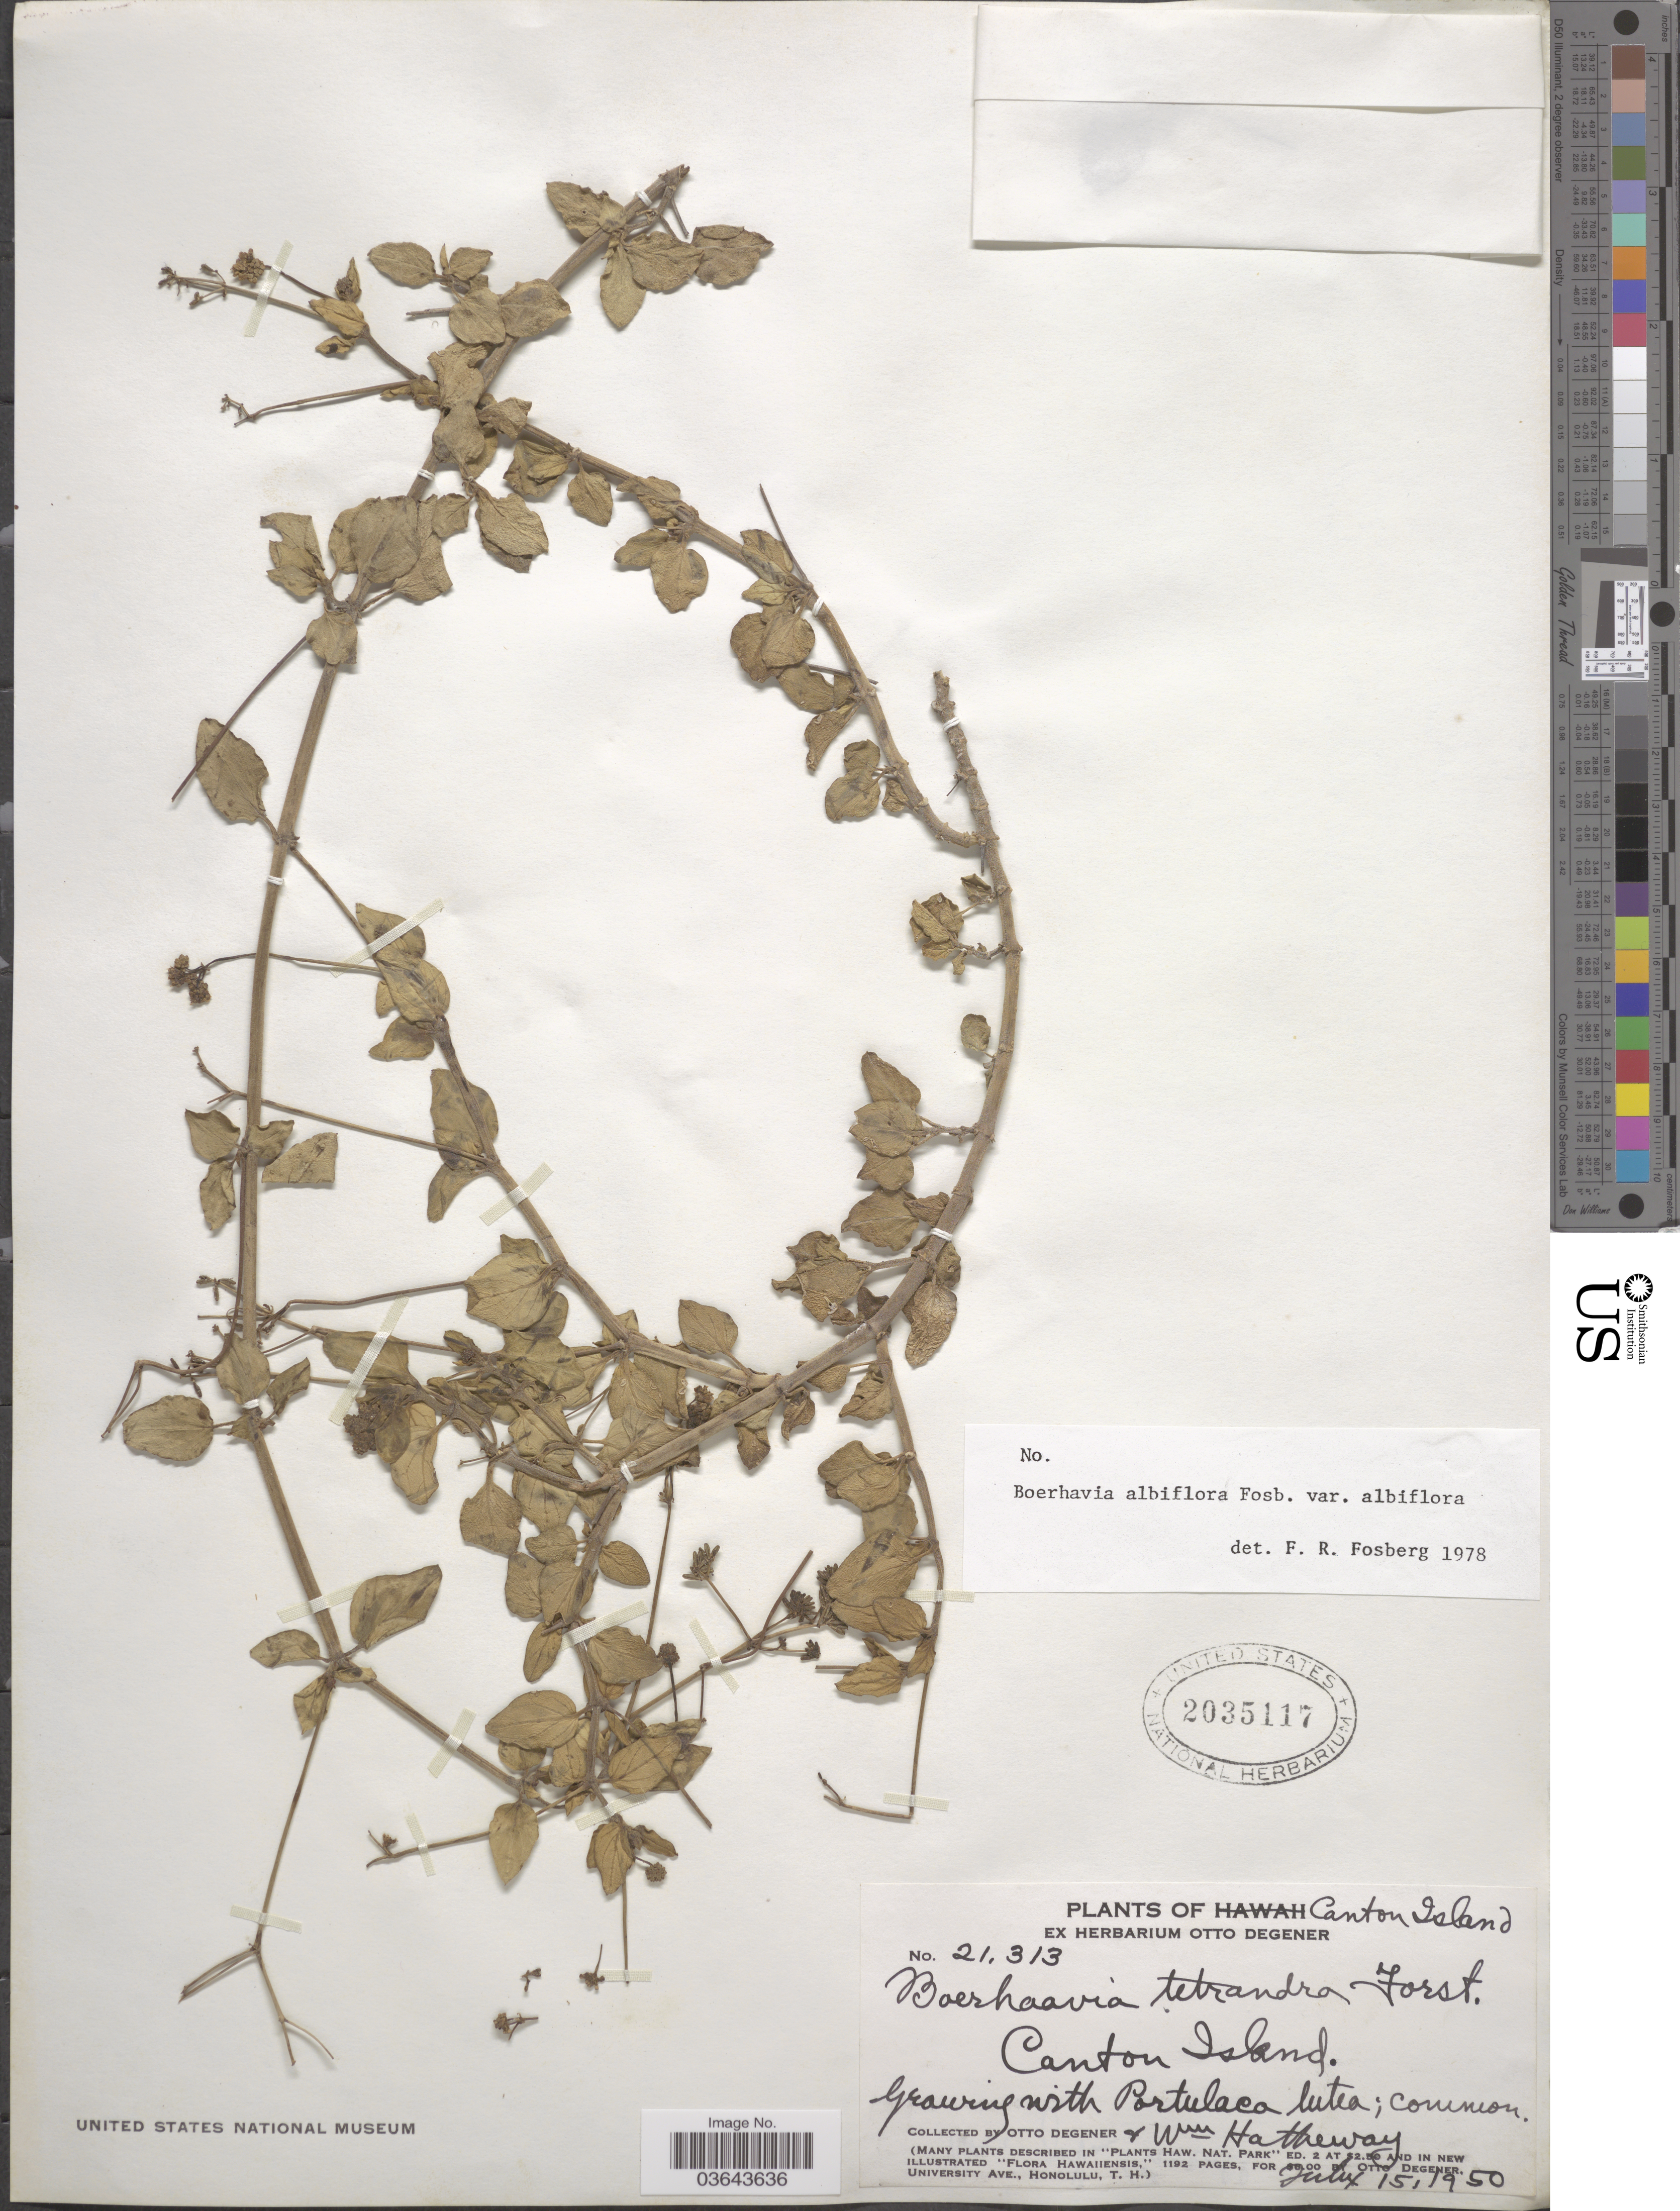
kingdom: Plantae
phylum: Tracheophyta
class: Magnoliopsida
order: Caryophyllales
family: Nyctaginaceae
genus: Boerhavia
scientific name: Boerhavia albiflora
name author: Fosberg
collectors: O. Degener & W. H. Hatheway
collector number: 21313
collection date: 1950-07-15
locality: Canton island.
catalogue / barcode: US 2035117